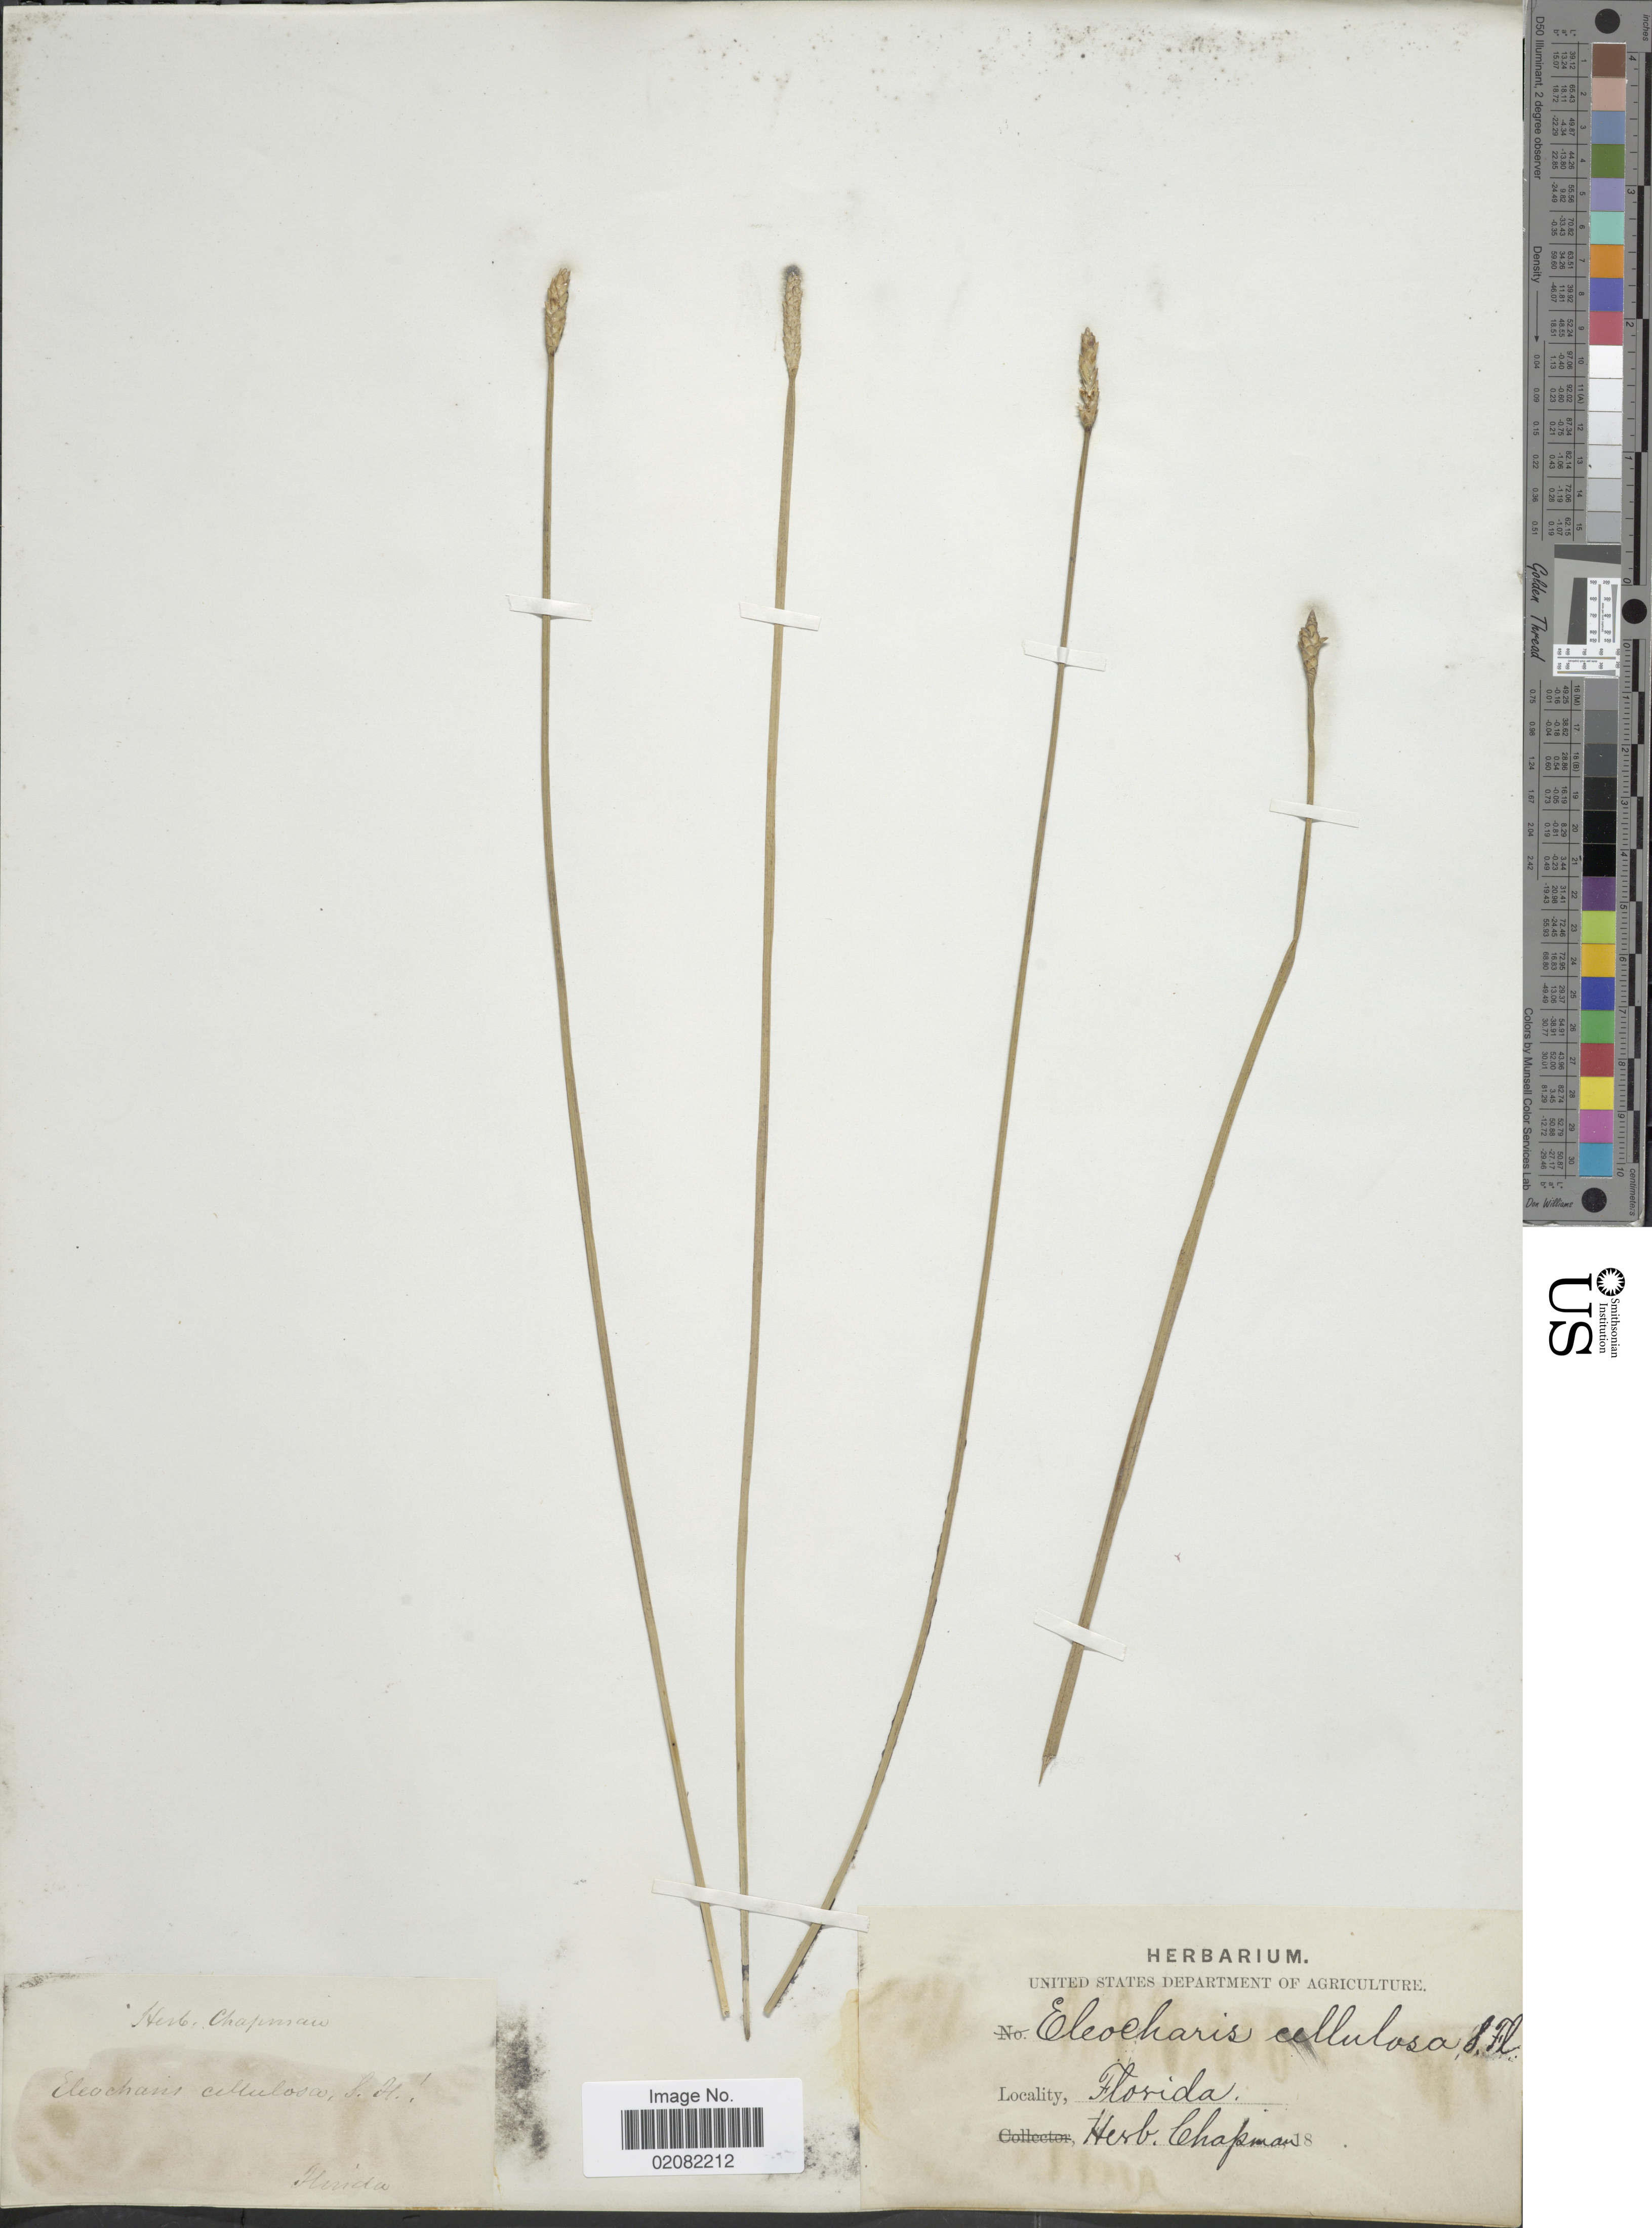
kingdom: Plantae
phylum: Tracheophyta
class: Liliopsida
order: Poales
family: Cyperaceae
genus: Eleocharis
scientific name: Eleocharis cellulosa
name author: Torr.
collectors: ex herb. Chapman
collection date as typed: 18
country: United States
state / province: Florida